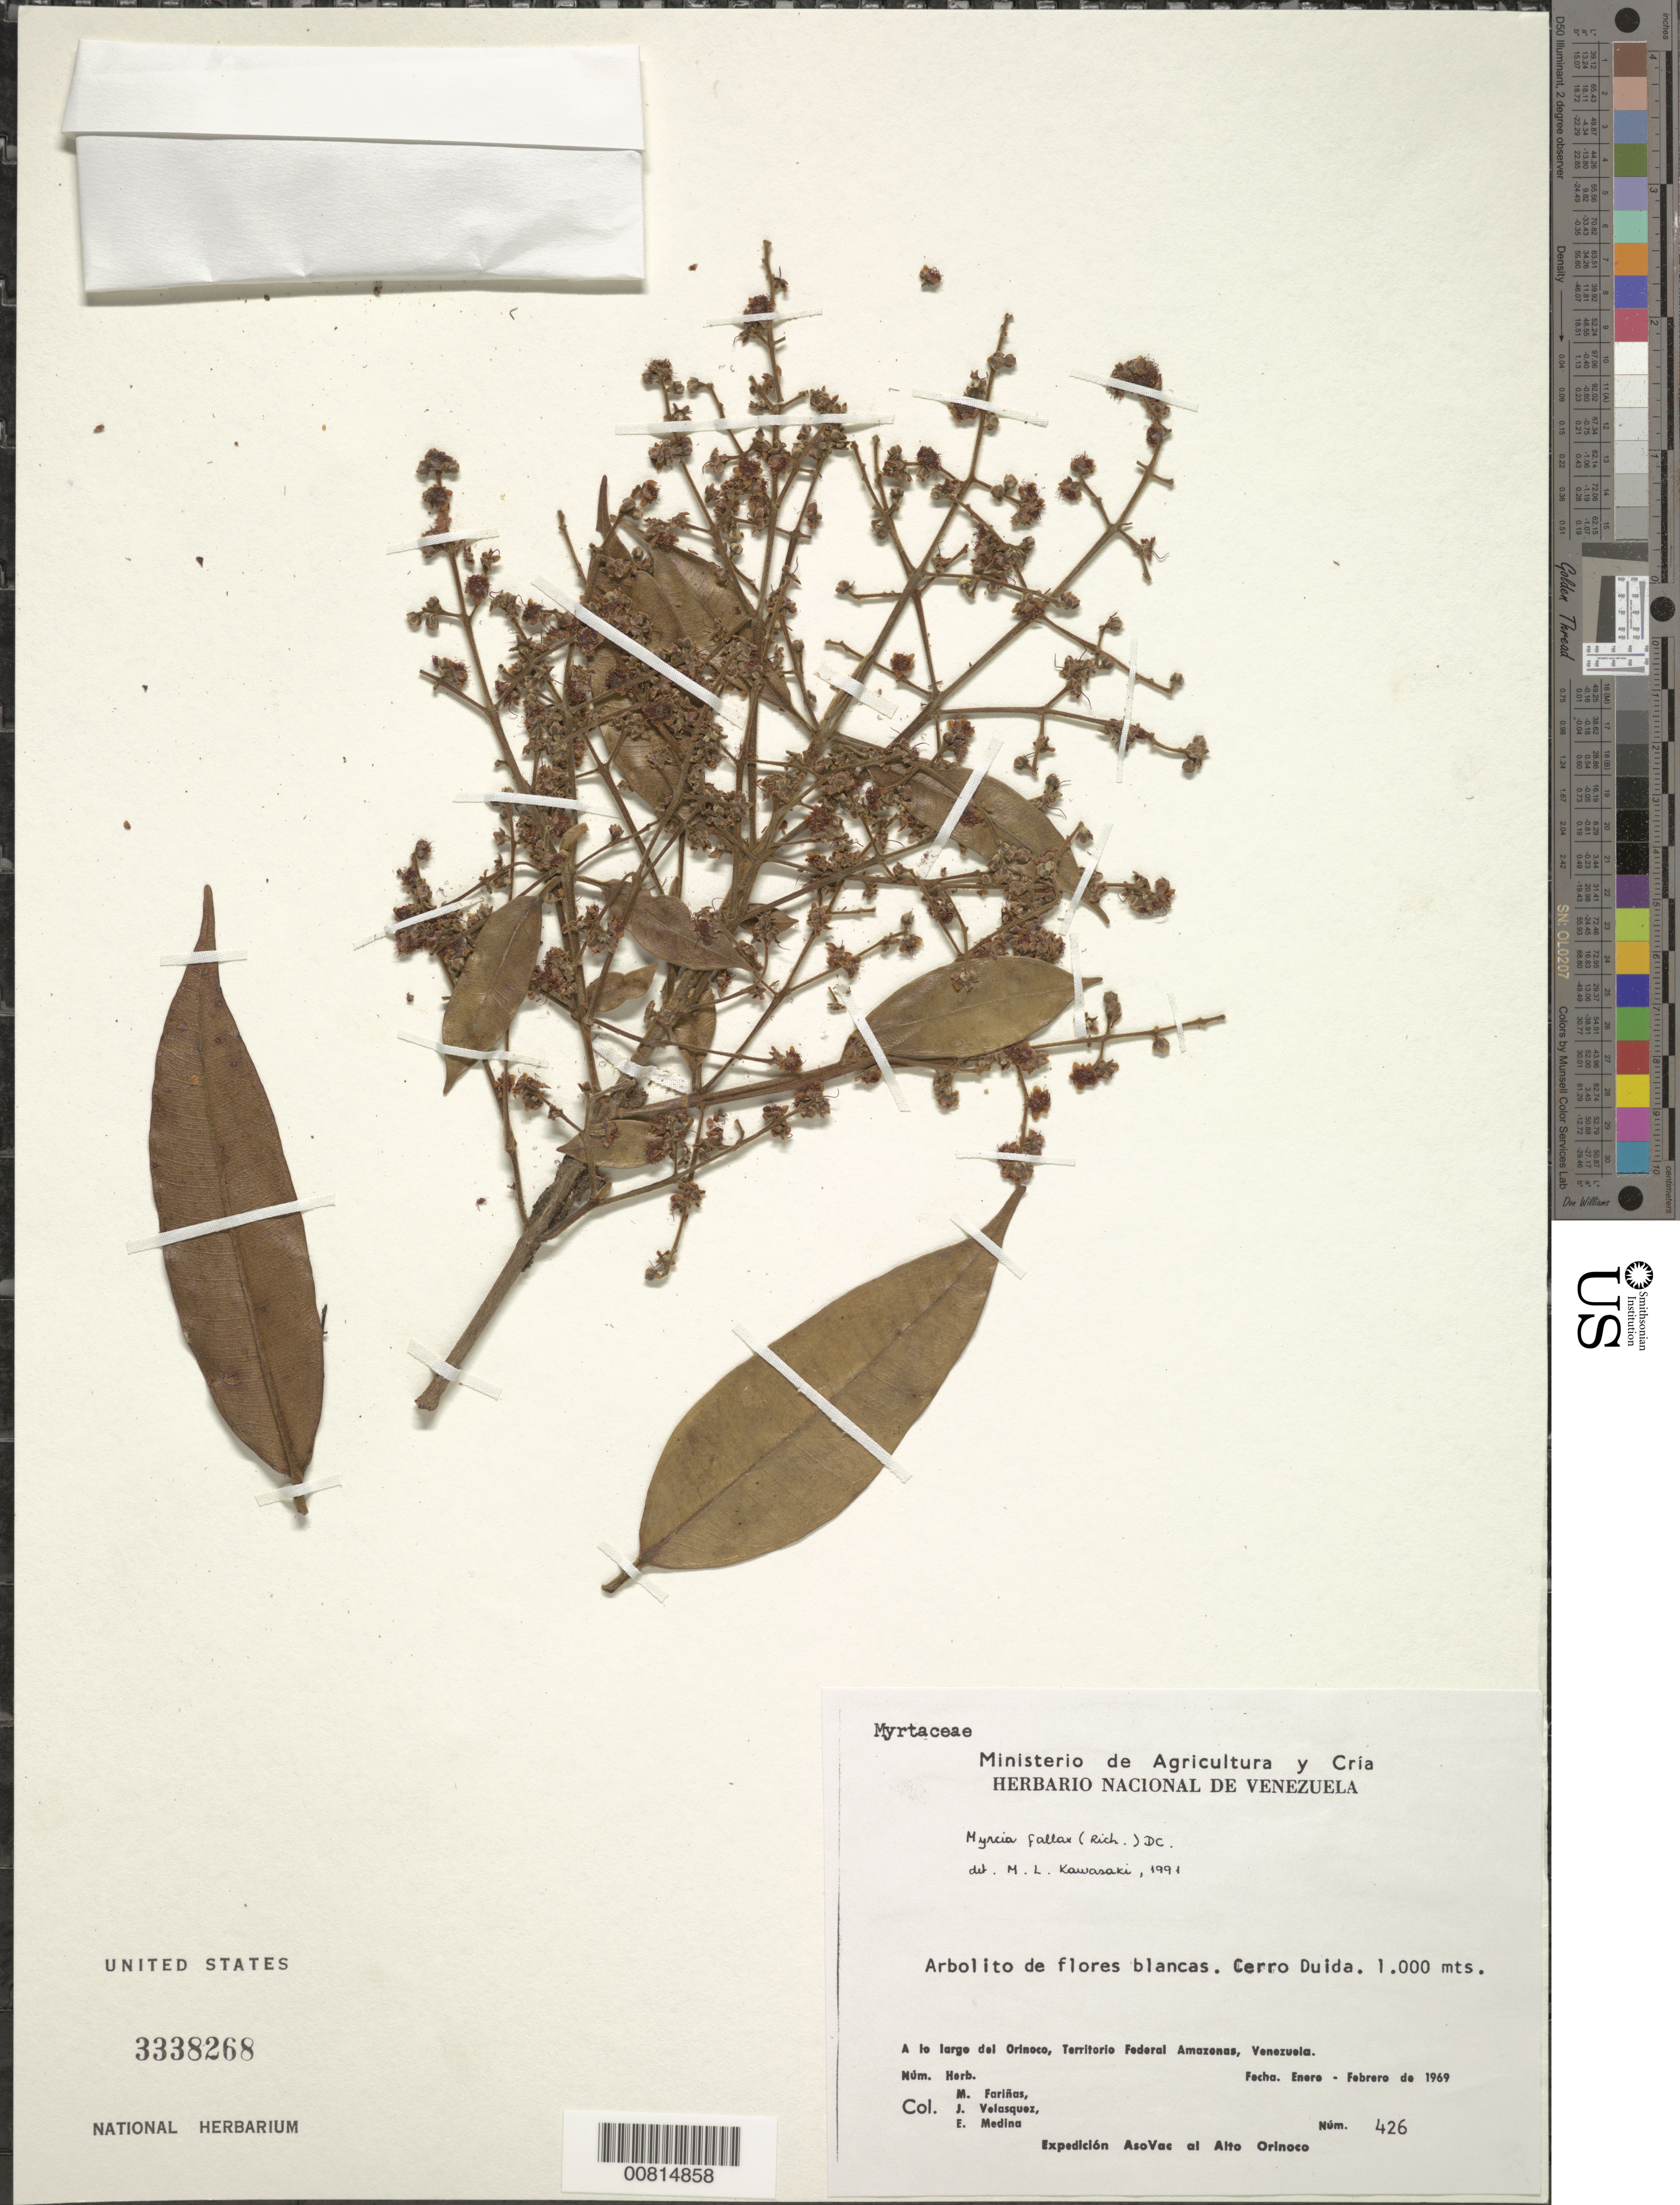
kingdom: Plantae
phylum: Tracheophyta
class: Magnoliopsida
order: Myrtales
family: Myrtaceae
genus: Myrcia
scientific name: Myrcia fallax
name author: (Rich.) DC.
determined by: Kawasaki, María L.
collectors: M. Fariñas, J. Velasquez & E. Medina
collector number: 426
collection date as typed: Jan-69 to Feb-69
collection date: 1969-01/1969-02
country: Venezuela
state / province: Amazonas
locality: Cerro Duida, Río Orinoco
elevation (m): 1000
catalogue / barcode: US 3338268